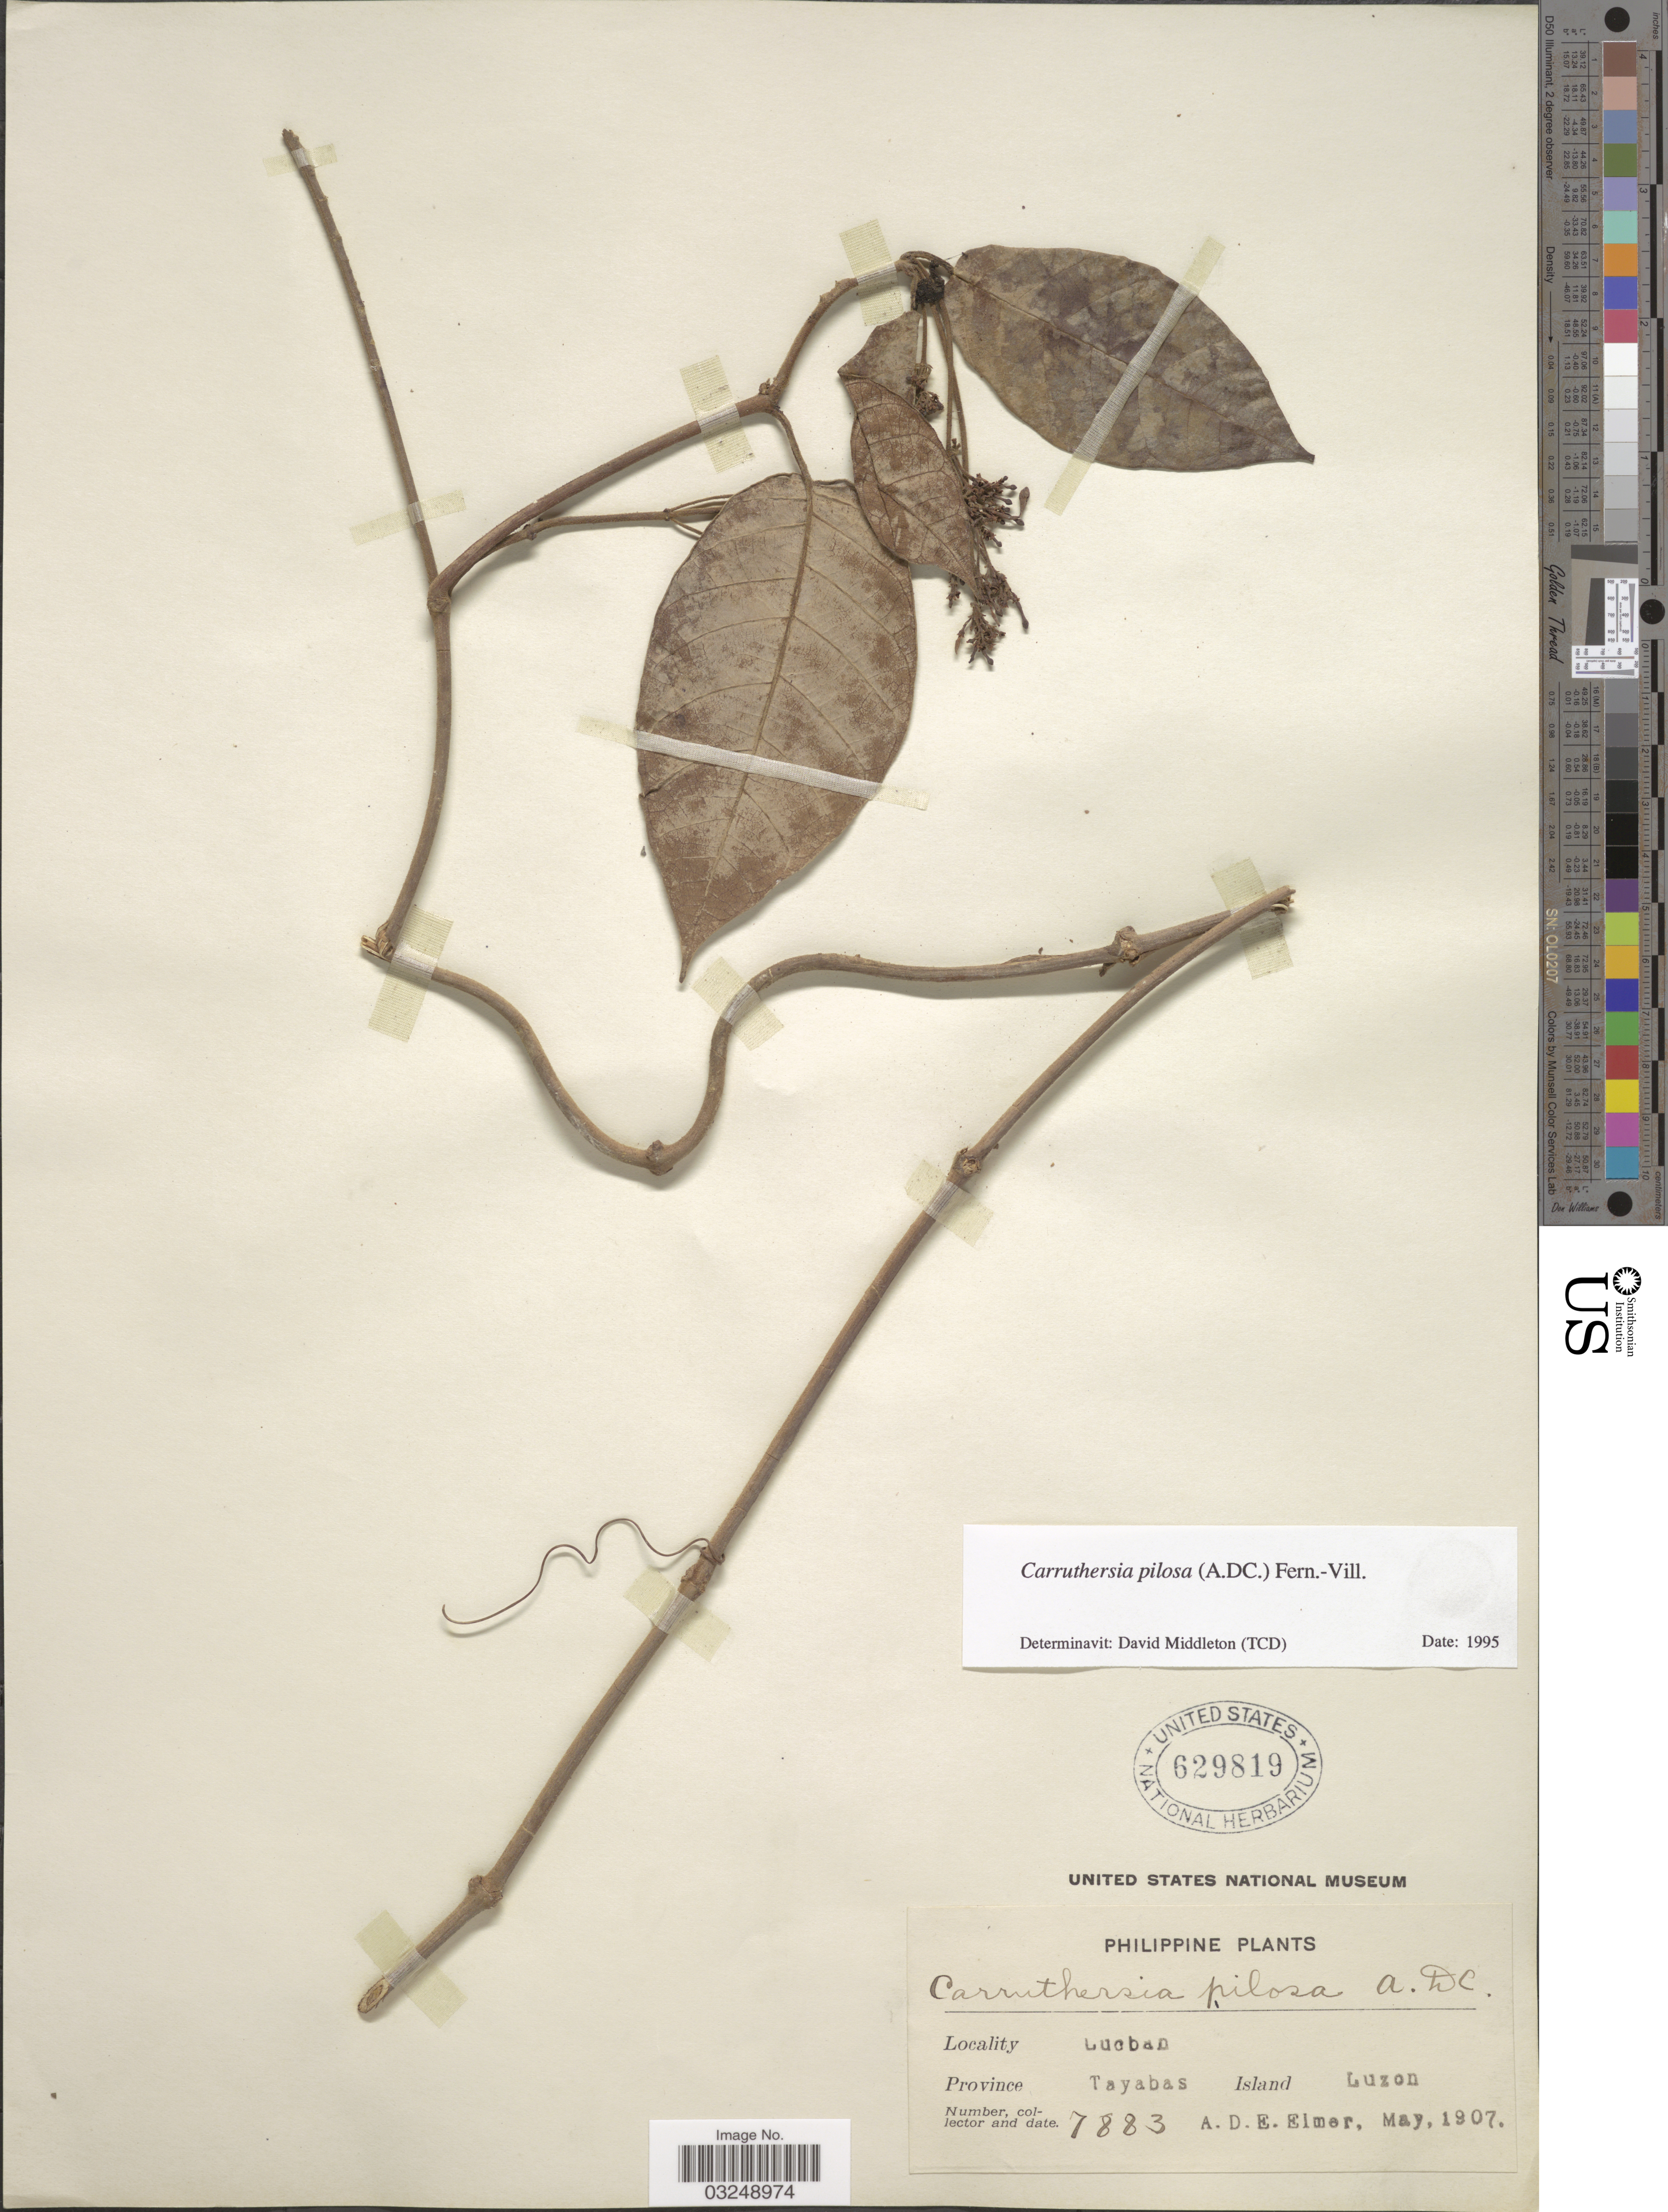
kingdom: Plantae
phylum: Tracheophyta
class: Magnoliopsida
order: Gentianales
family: Apocynaceae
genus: Carruthersia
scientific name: Carruthersia pilosa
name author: (DC.) Fern.-Vill.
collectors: A. D. E. Elmer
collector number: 7883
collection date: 1907-05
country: Philippines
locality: Lucban. Province Tayabas Island Luzon.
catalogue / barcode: US 629819